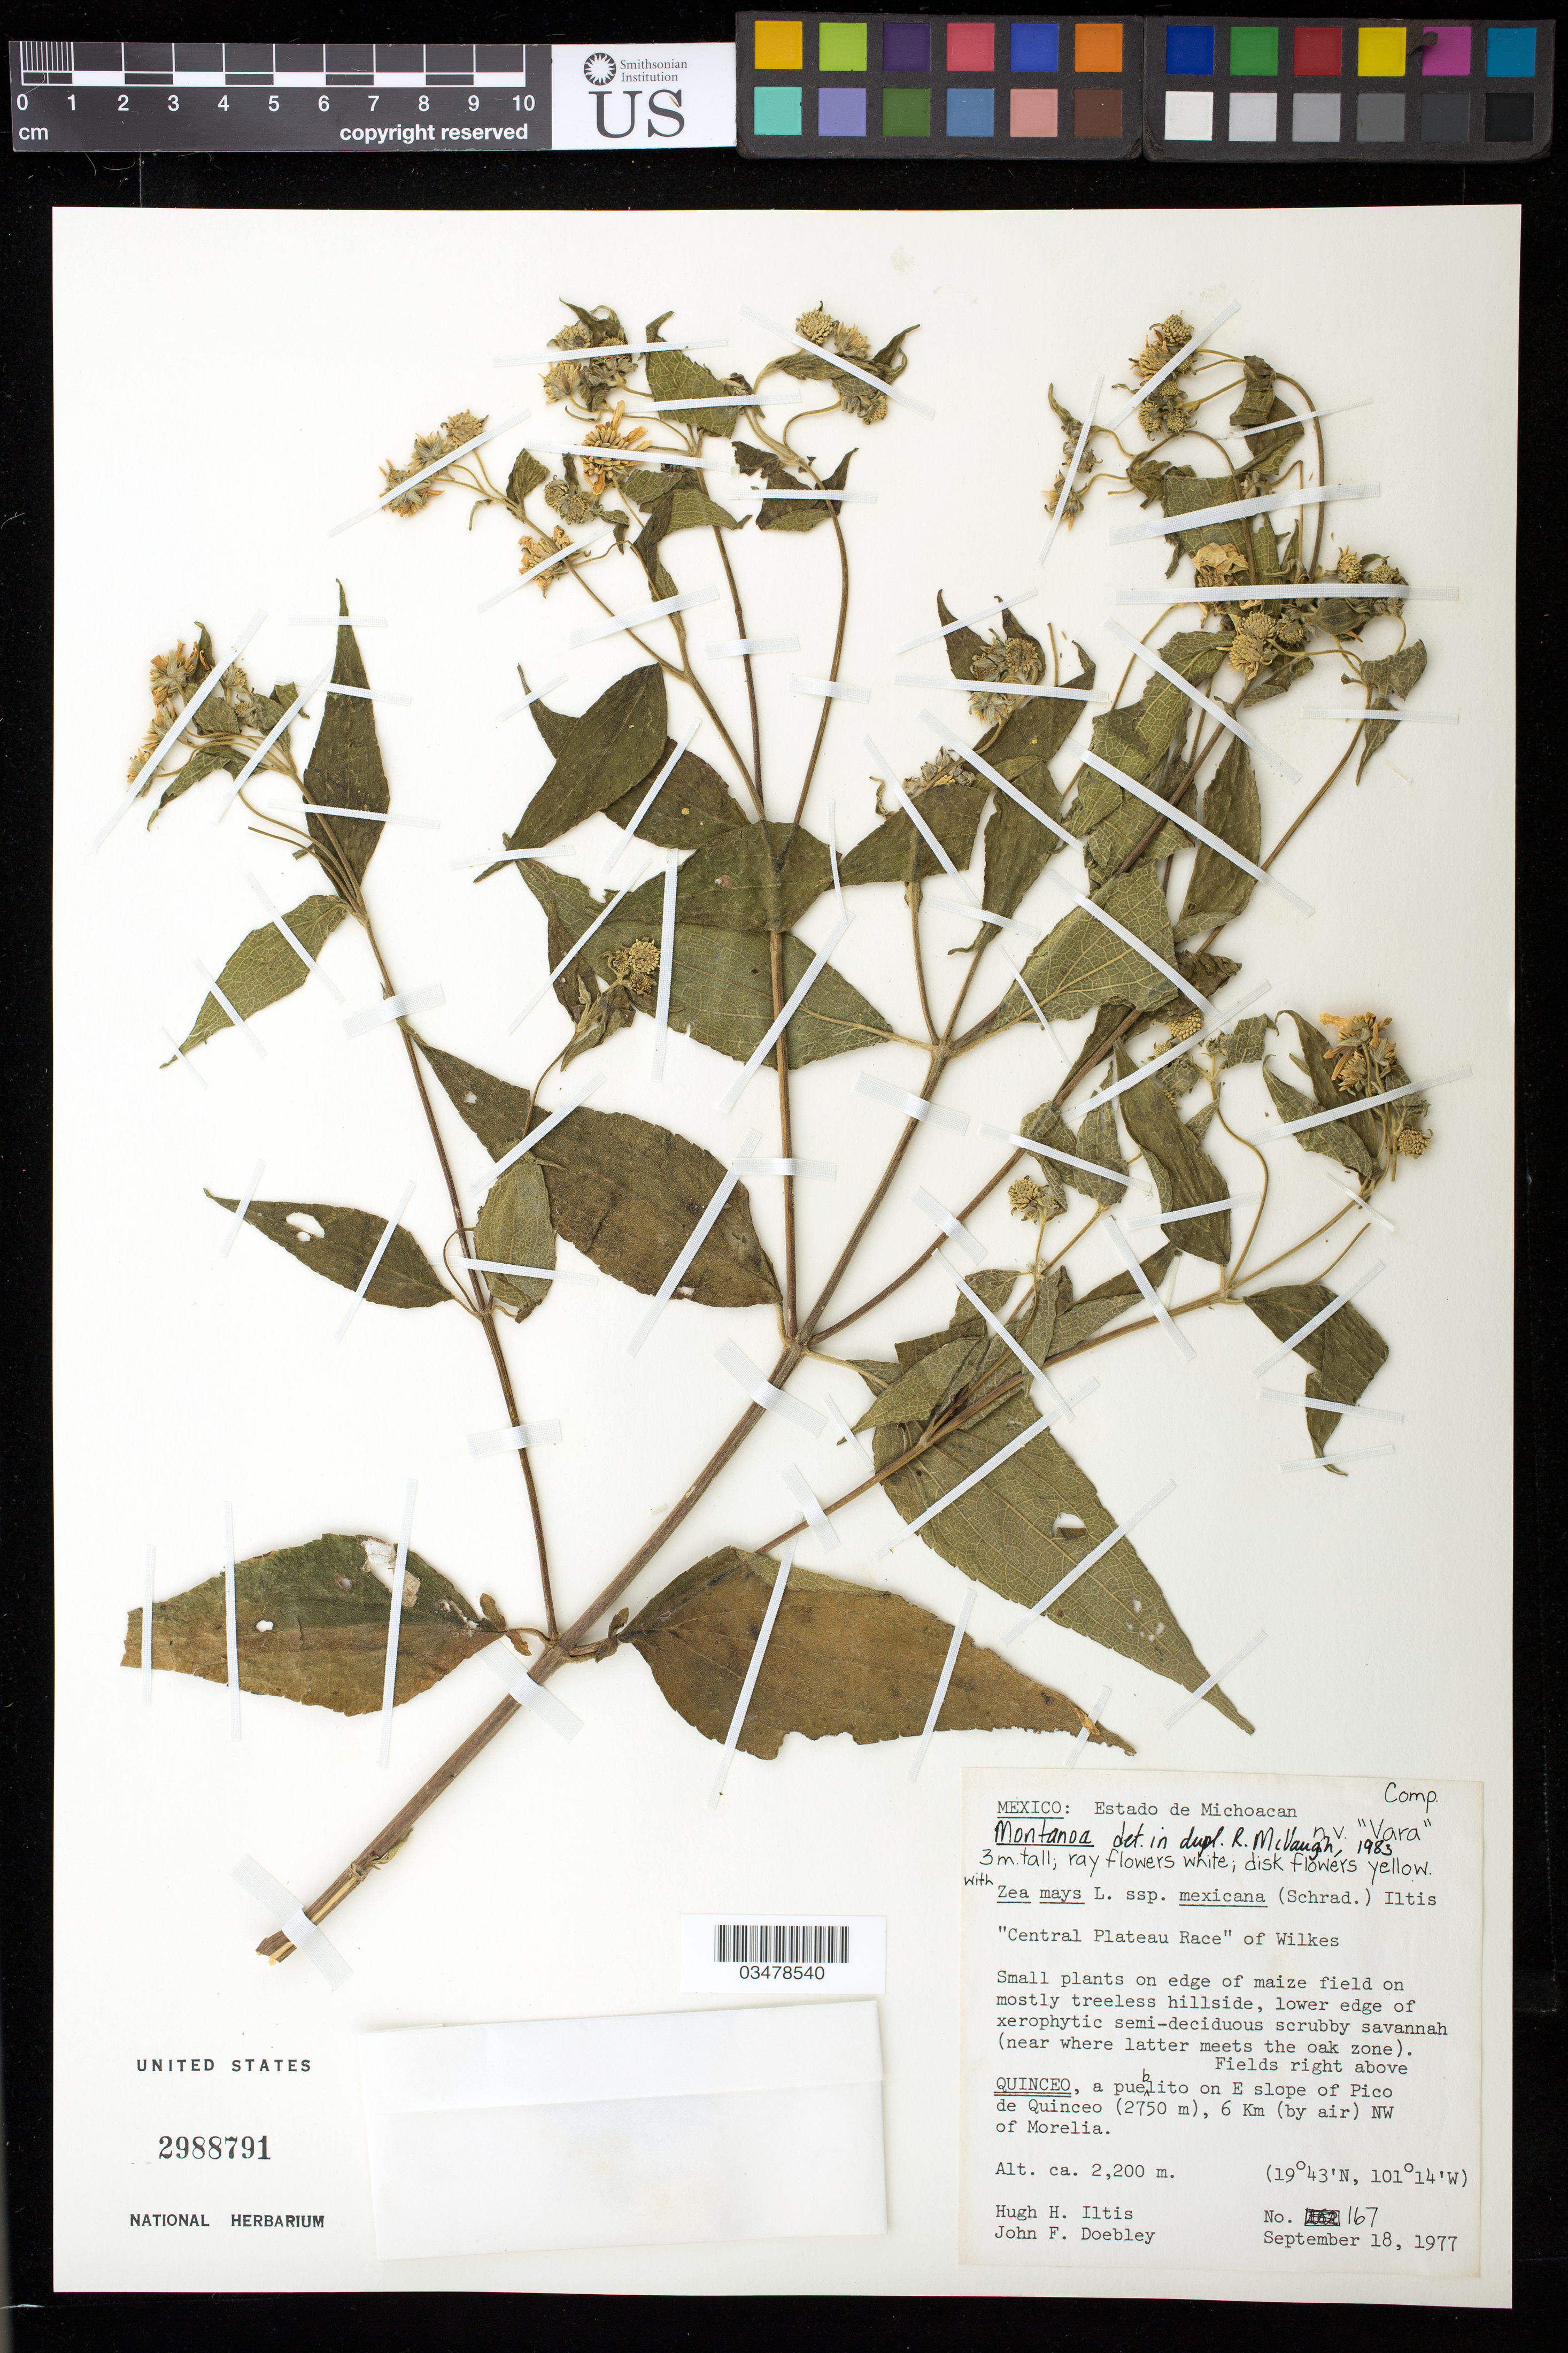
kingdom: Plantae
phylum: Tracheophyta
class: Magnoliopsida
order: Asterales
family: Asteraceae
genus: Montanoa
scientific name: Montanoa sp.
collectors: H. H. Iltis & J. F. Doebley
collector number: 167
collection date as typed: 18 Sep 1977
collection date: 1977-09-18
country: Mexico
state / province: Michoacán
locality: Quinceo, a pueblito on E slope of Pico de Quinceo, 6 km (by air) NW of Morelia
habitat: On edge of maize field on mostly treeless hillside, lower edge of eerophytic semi-deciduous scrubby savannah (near where latter meets the oak zone). fields right above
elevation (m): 2200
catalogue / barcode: US 2988791